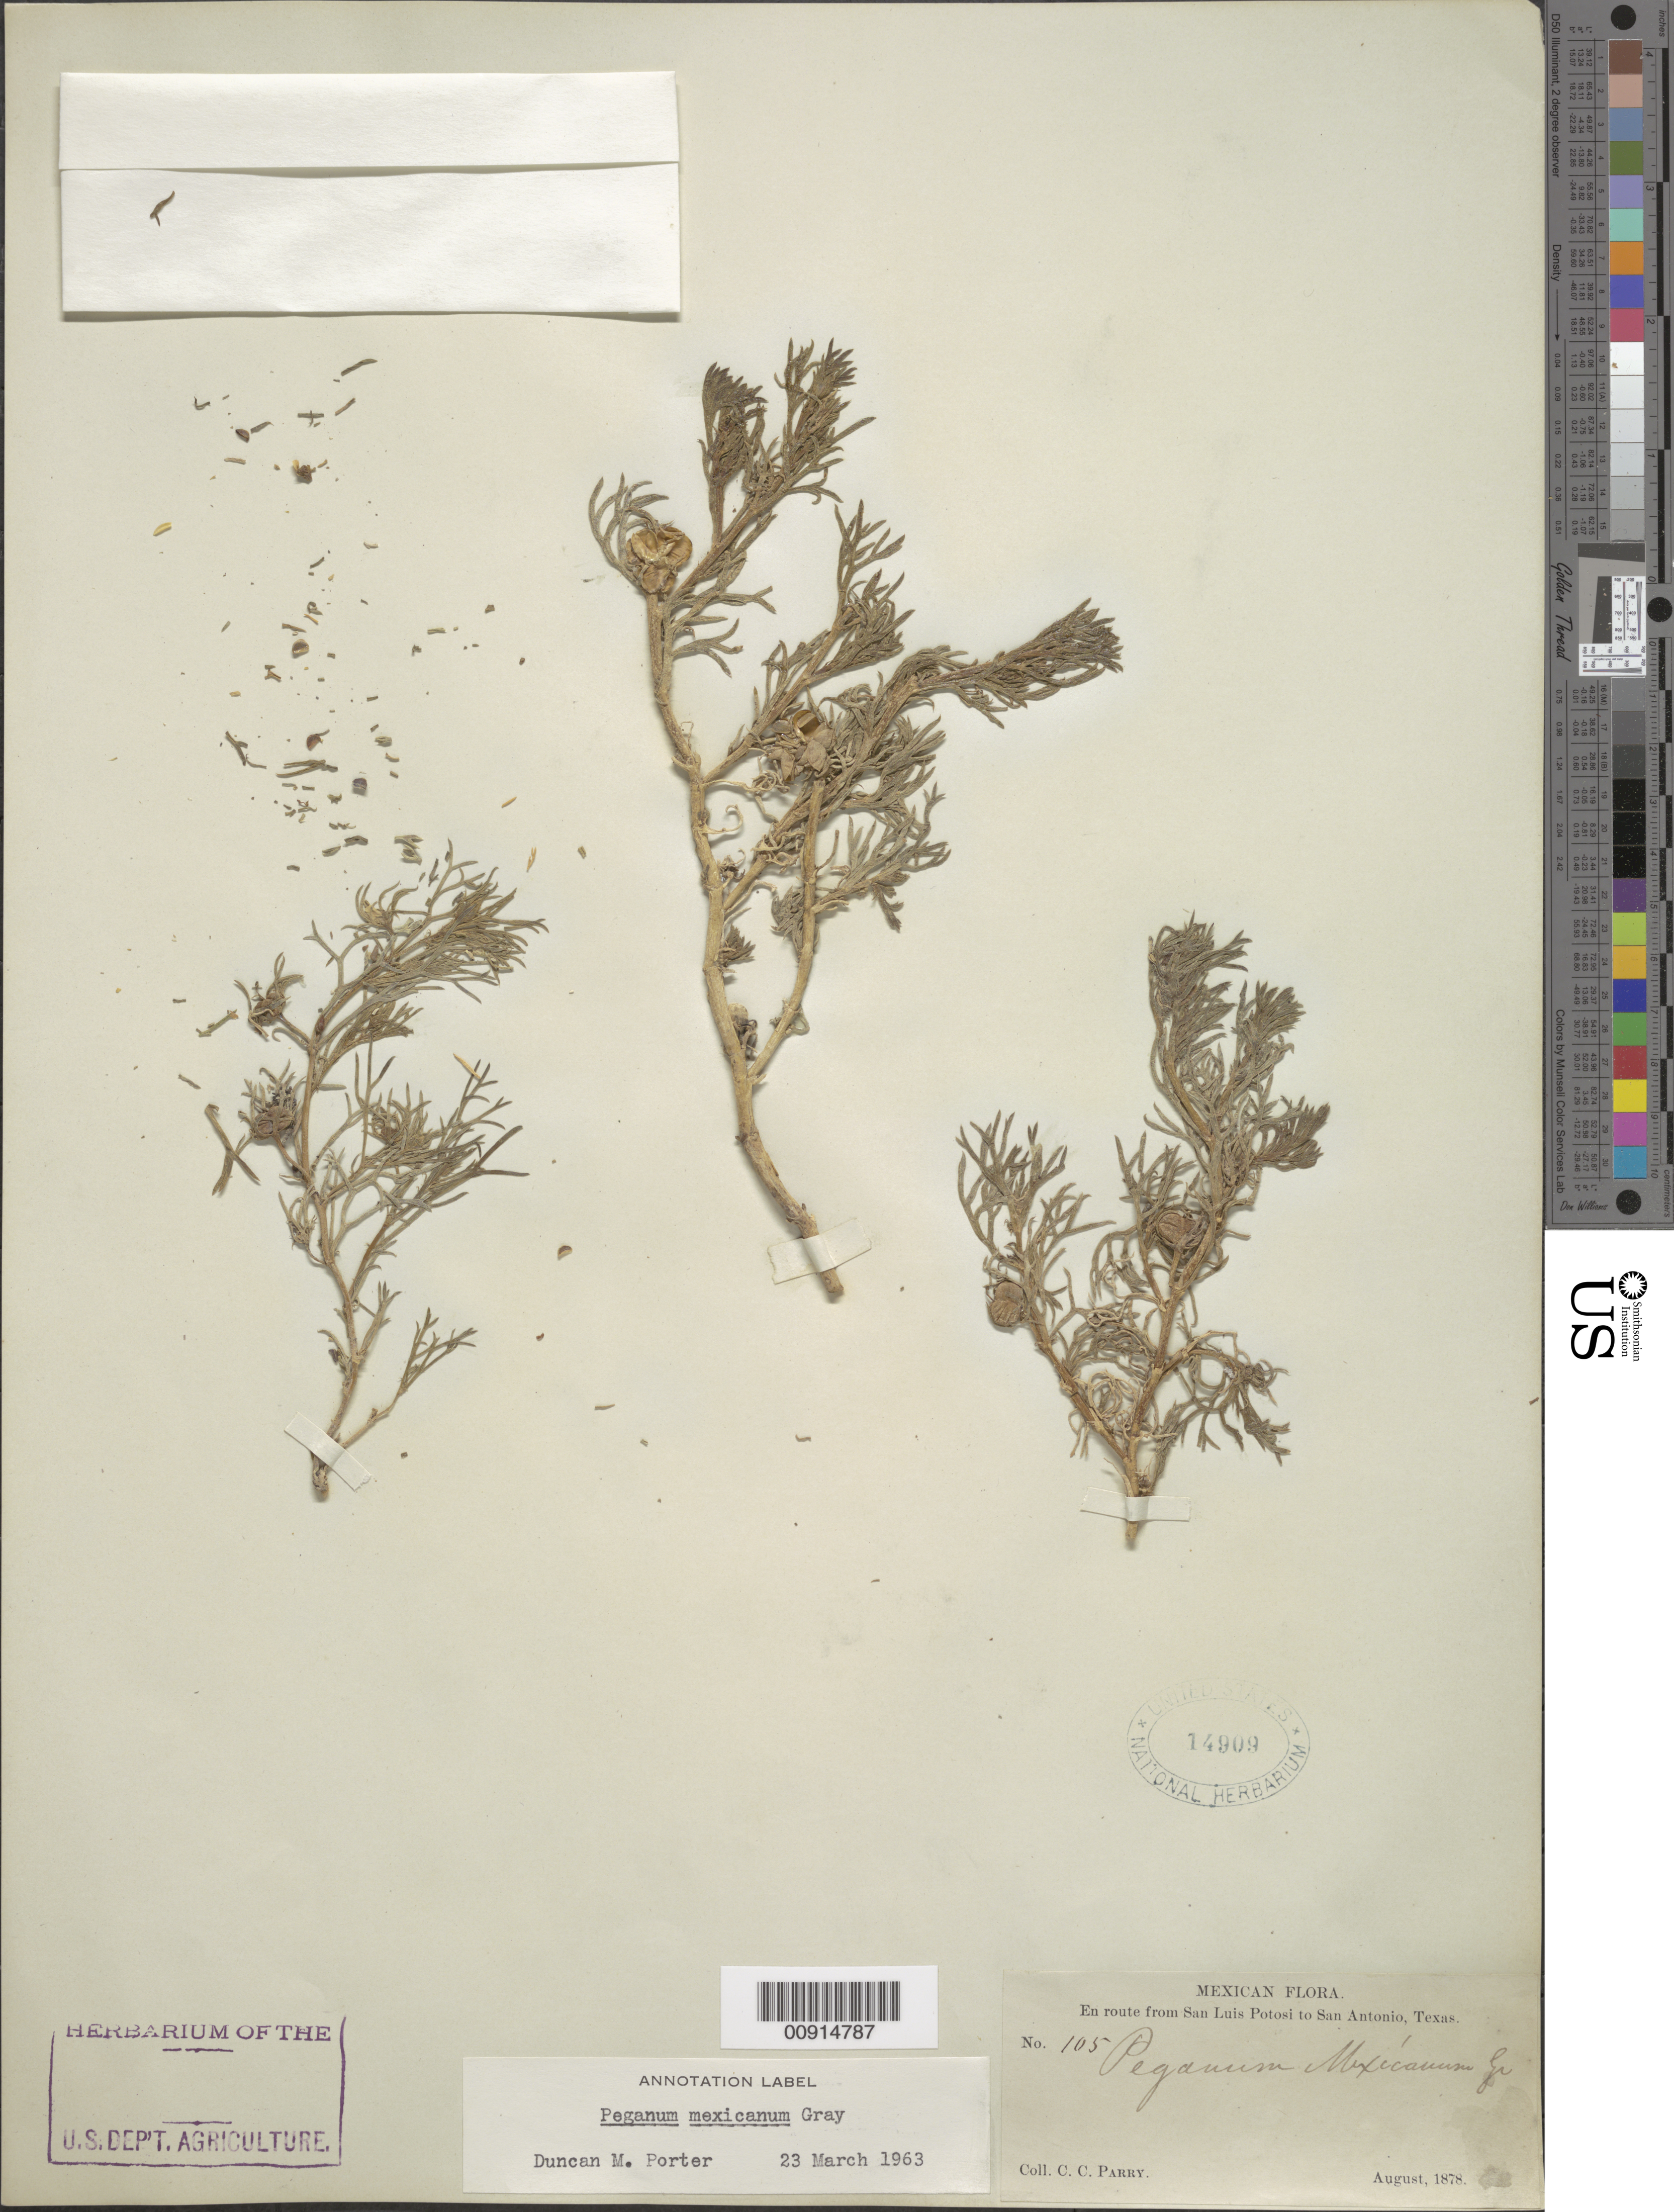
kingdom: Plantae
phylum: Tracheophyta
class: Magnoliopsida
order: Sapindales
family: Tetradiclidaceae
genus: Peganum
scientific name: Peganum mexicanum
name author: A. Gray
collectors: C. C. Parry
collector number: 105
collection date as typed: Aug 1878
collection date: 1878-08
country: Mexico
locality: En route from San Luis Potosí to San Antonio, Texas.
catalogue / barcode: US 14909